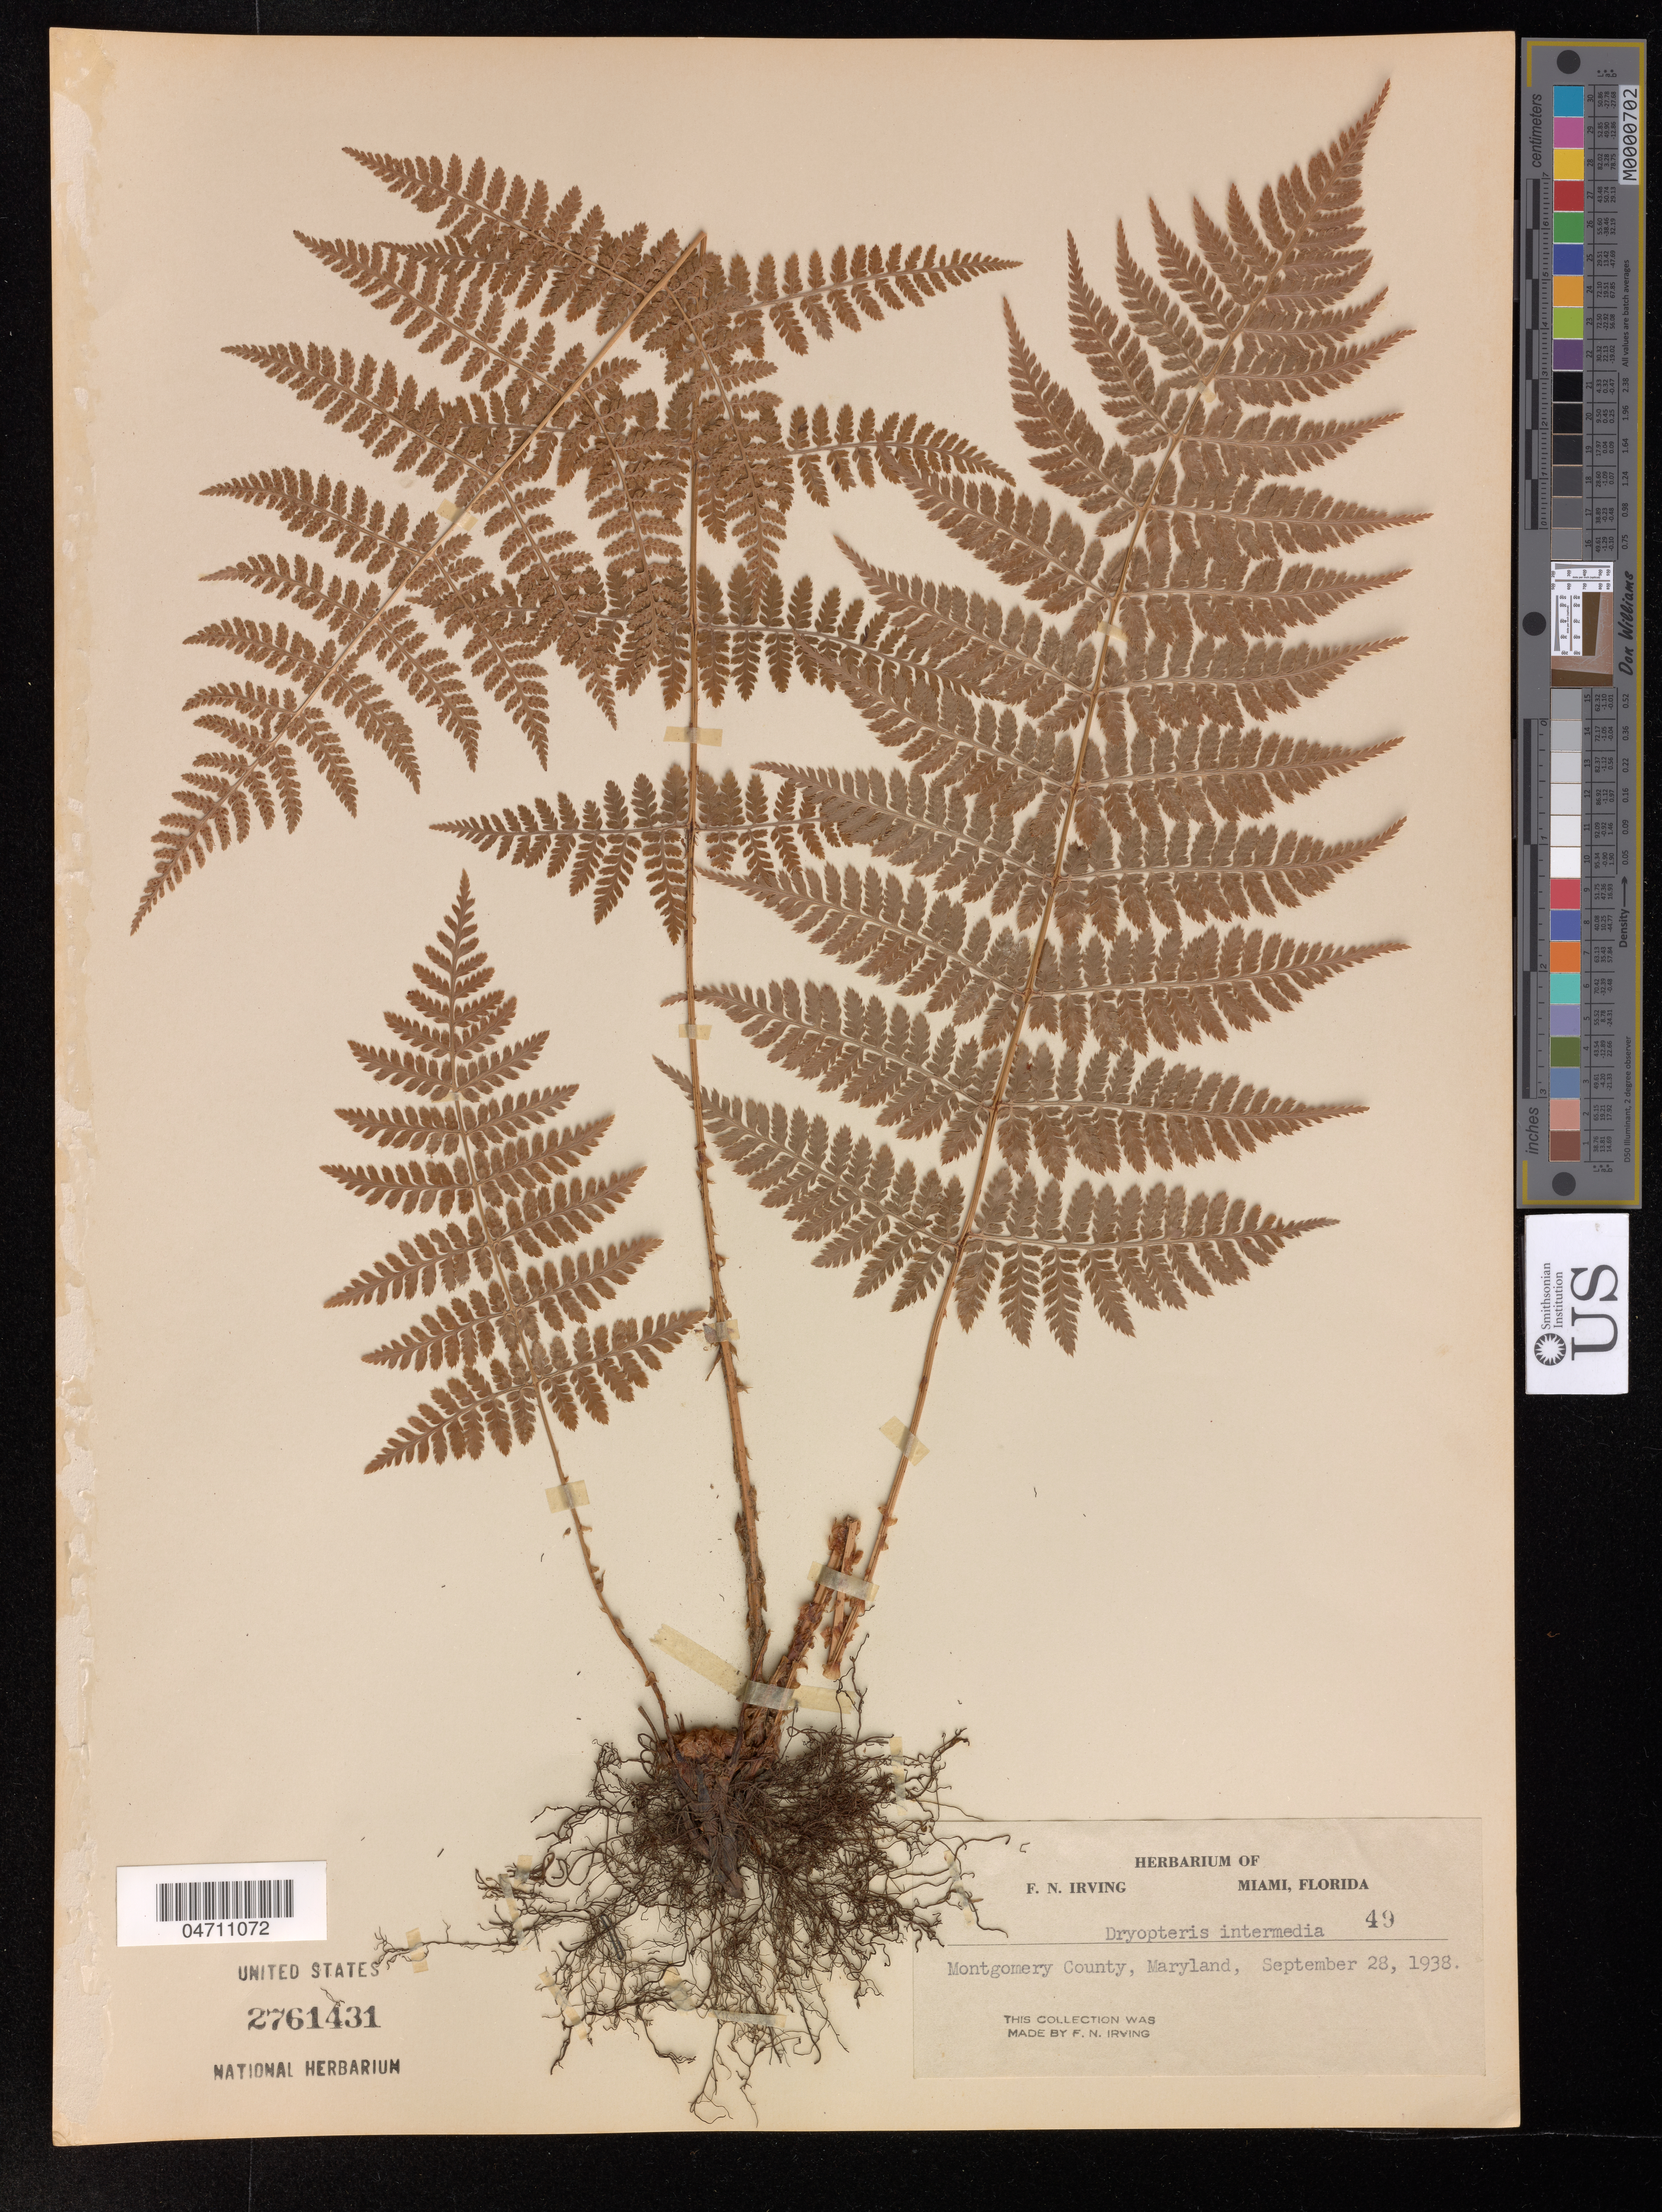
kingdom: Plantae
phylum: Tracheophyta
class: Polypodiopsida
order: Polypodiales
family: Dryopteridaceae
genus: Dryopteris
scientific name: Dryopteris intermedia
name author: (Muhl.) A. Gray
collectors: F. Irving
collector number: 49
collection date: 1938-09-28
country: United States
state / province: Maryland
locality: Montgomery County.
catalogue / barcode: US 2761431